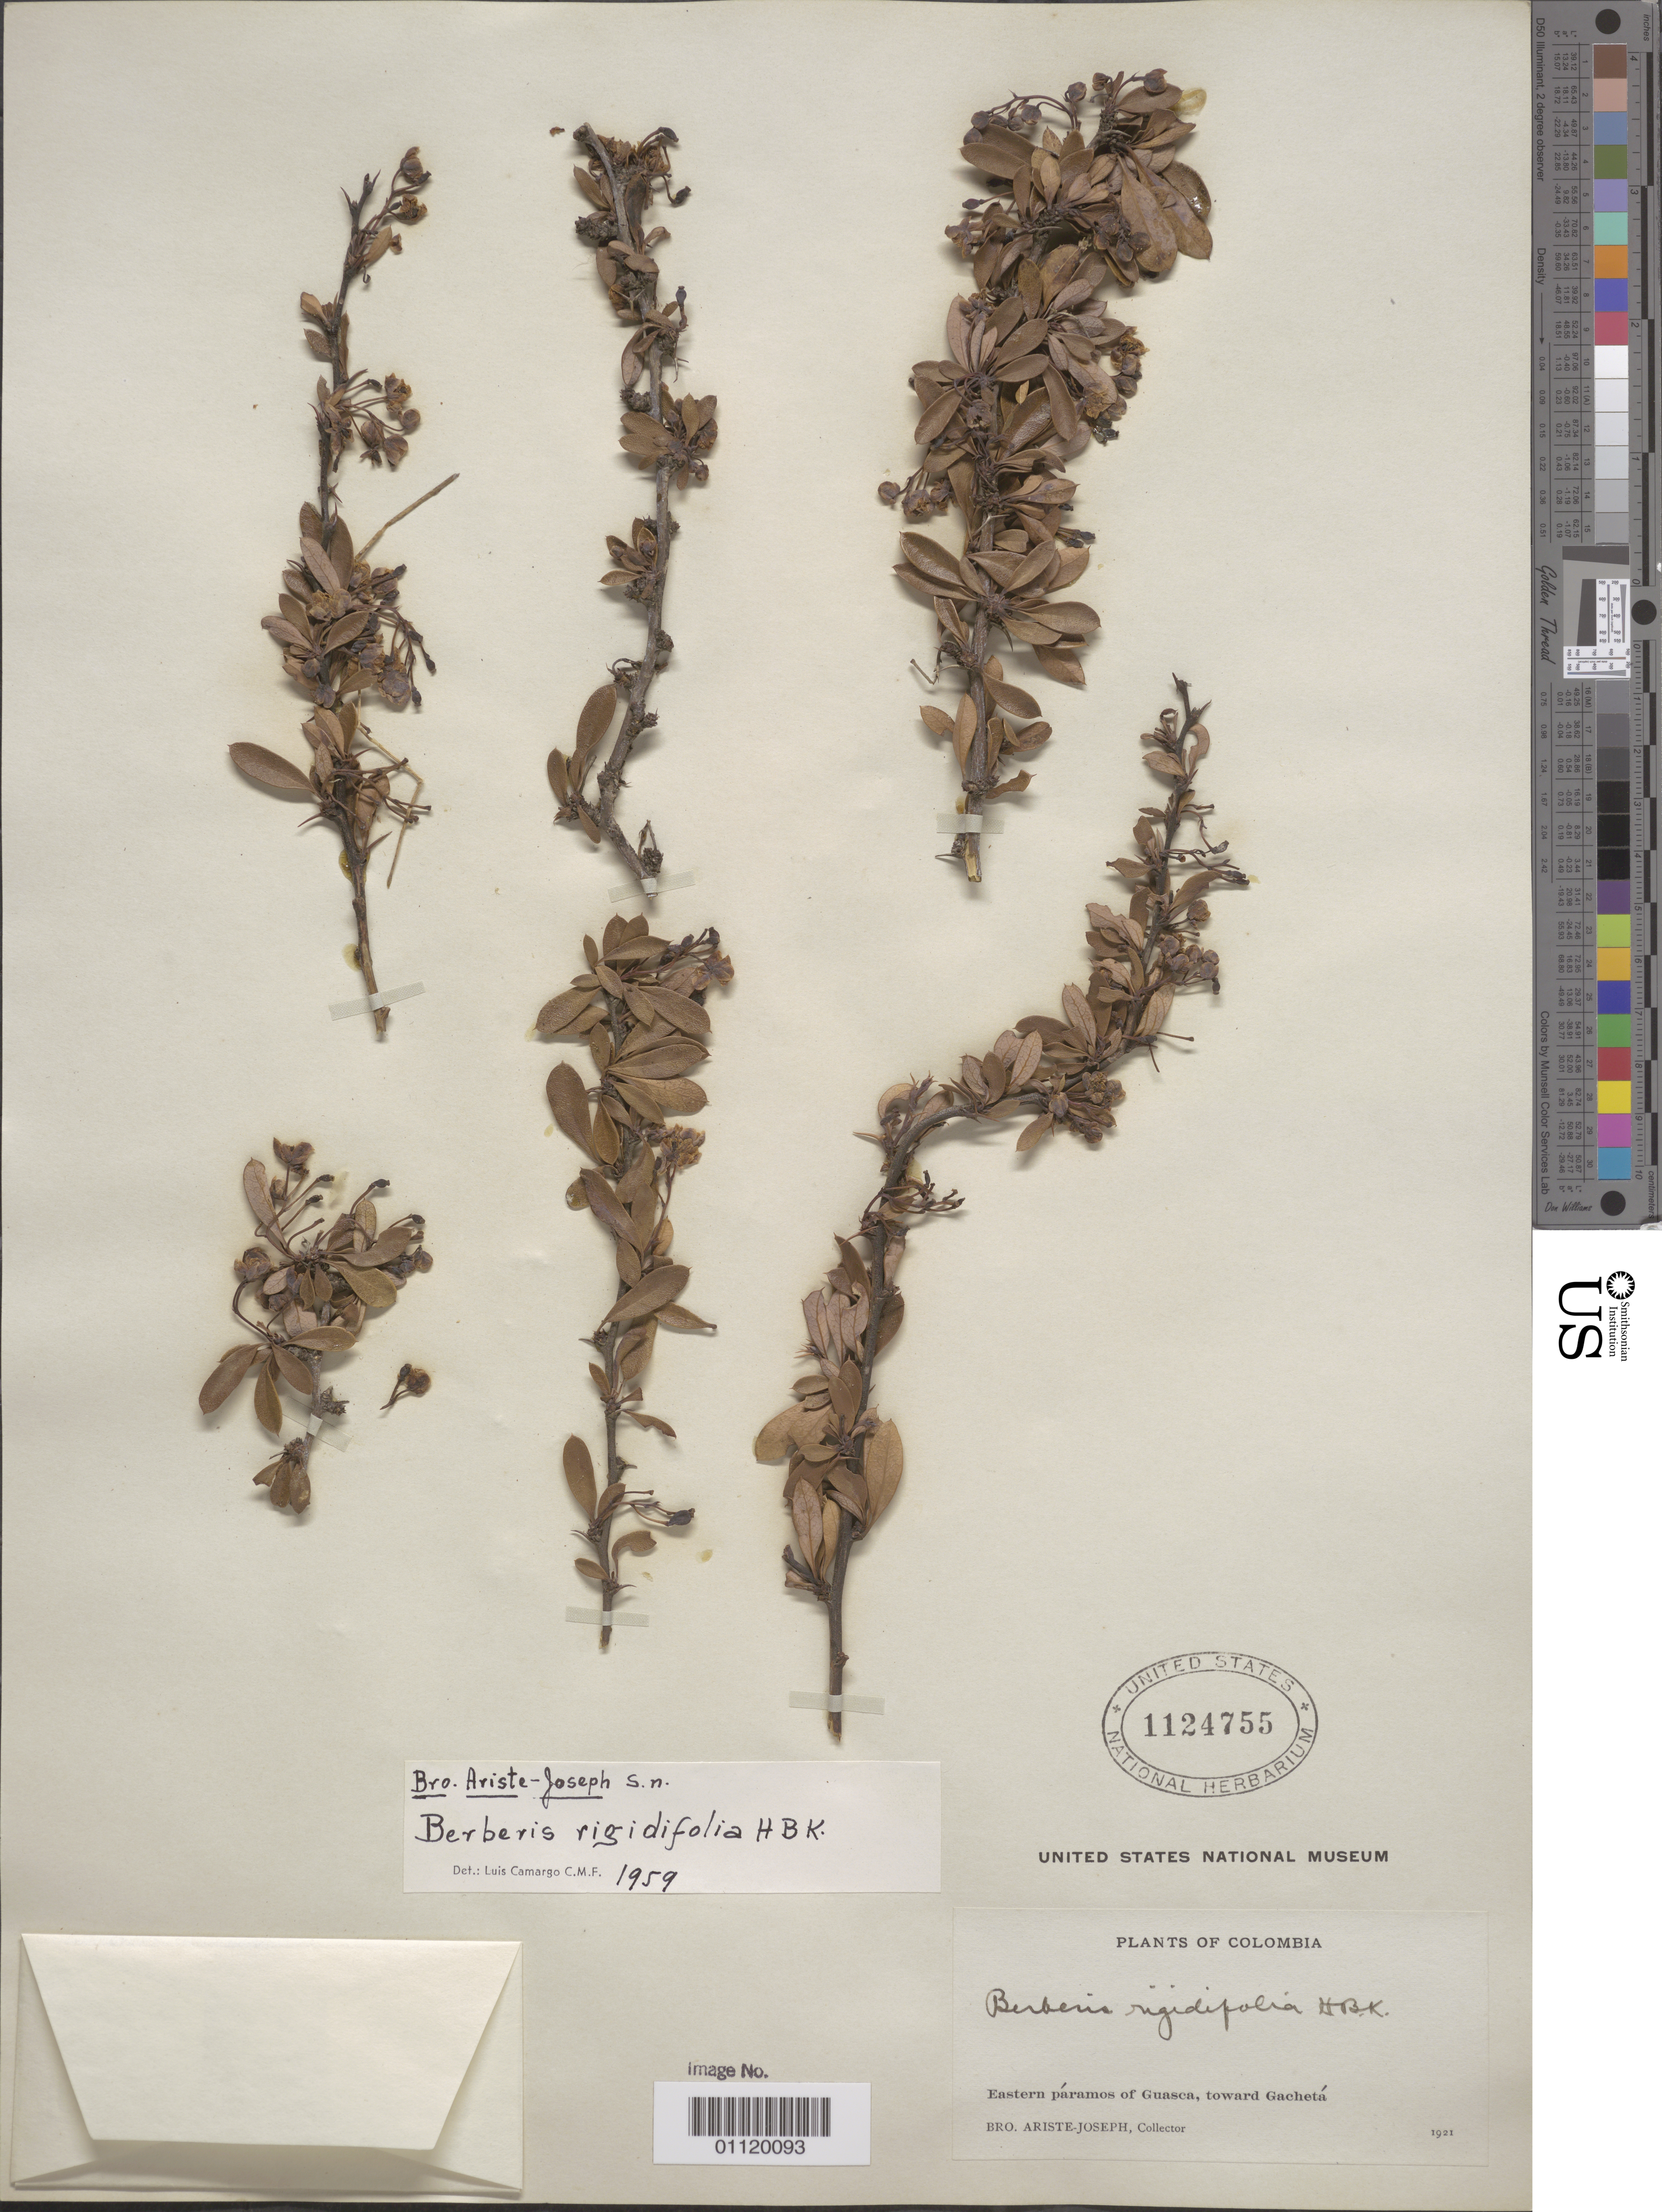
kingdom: Plantae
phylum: Tracheophyta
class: Magnoliopsida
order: Ranunculales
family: Berberidaceae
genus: Berberis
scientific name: Berberis rigidifolia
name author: Kunth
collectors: Bro. Ariste-Joseph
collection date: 1921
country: Colombia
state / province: Cundinamarca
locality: Eastern páramos of Guasca, toward Gachetá.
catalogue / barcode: US 1124755